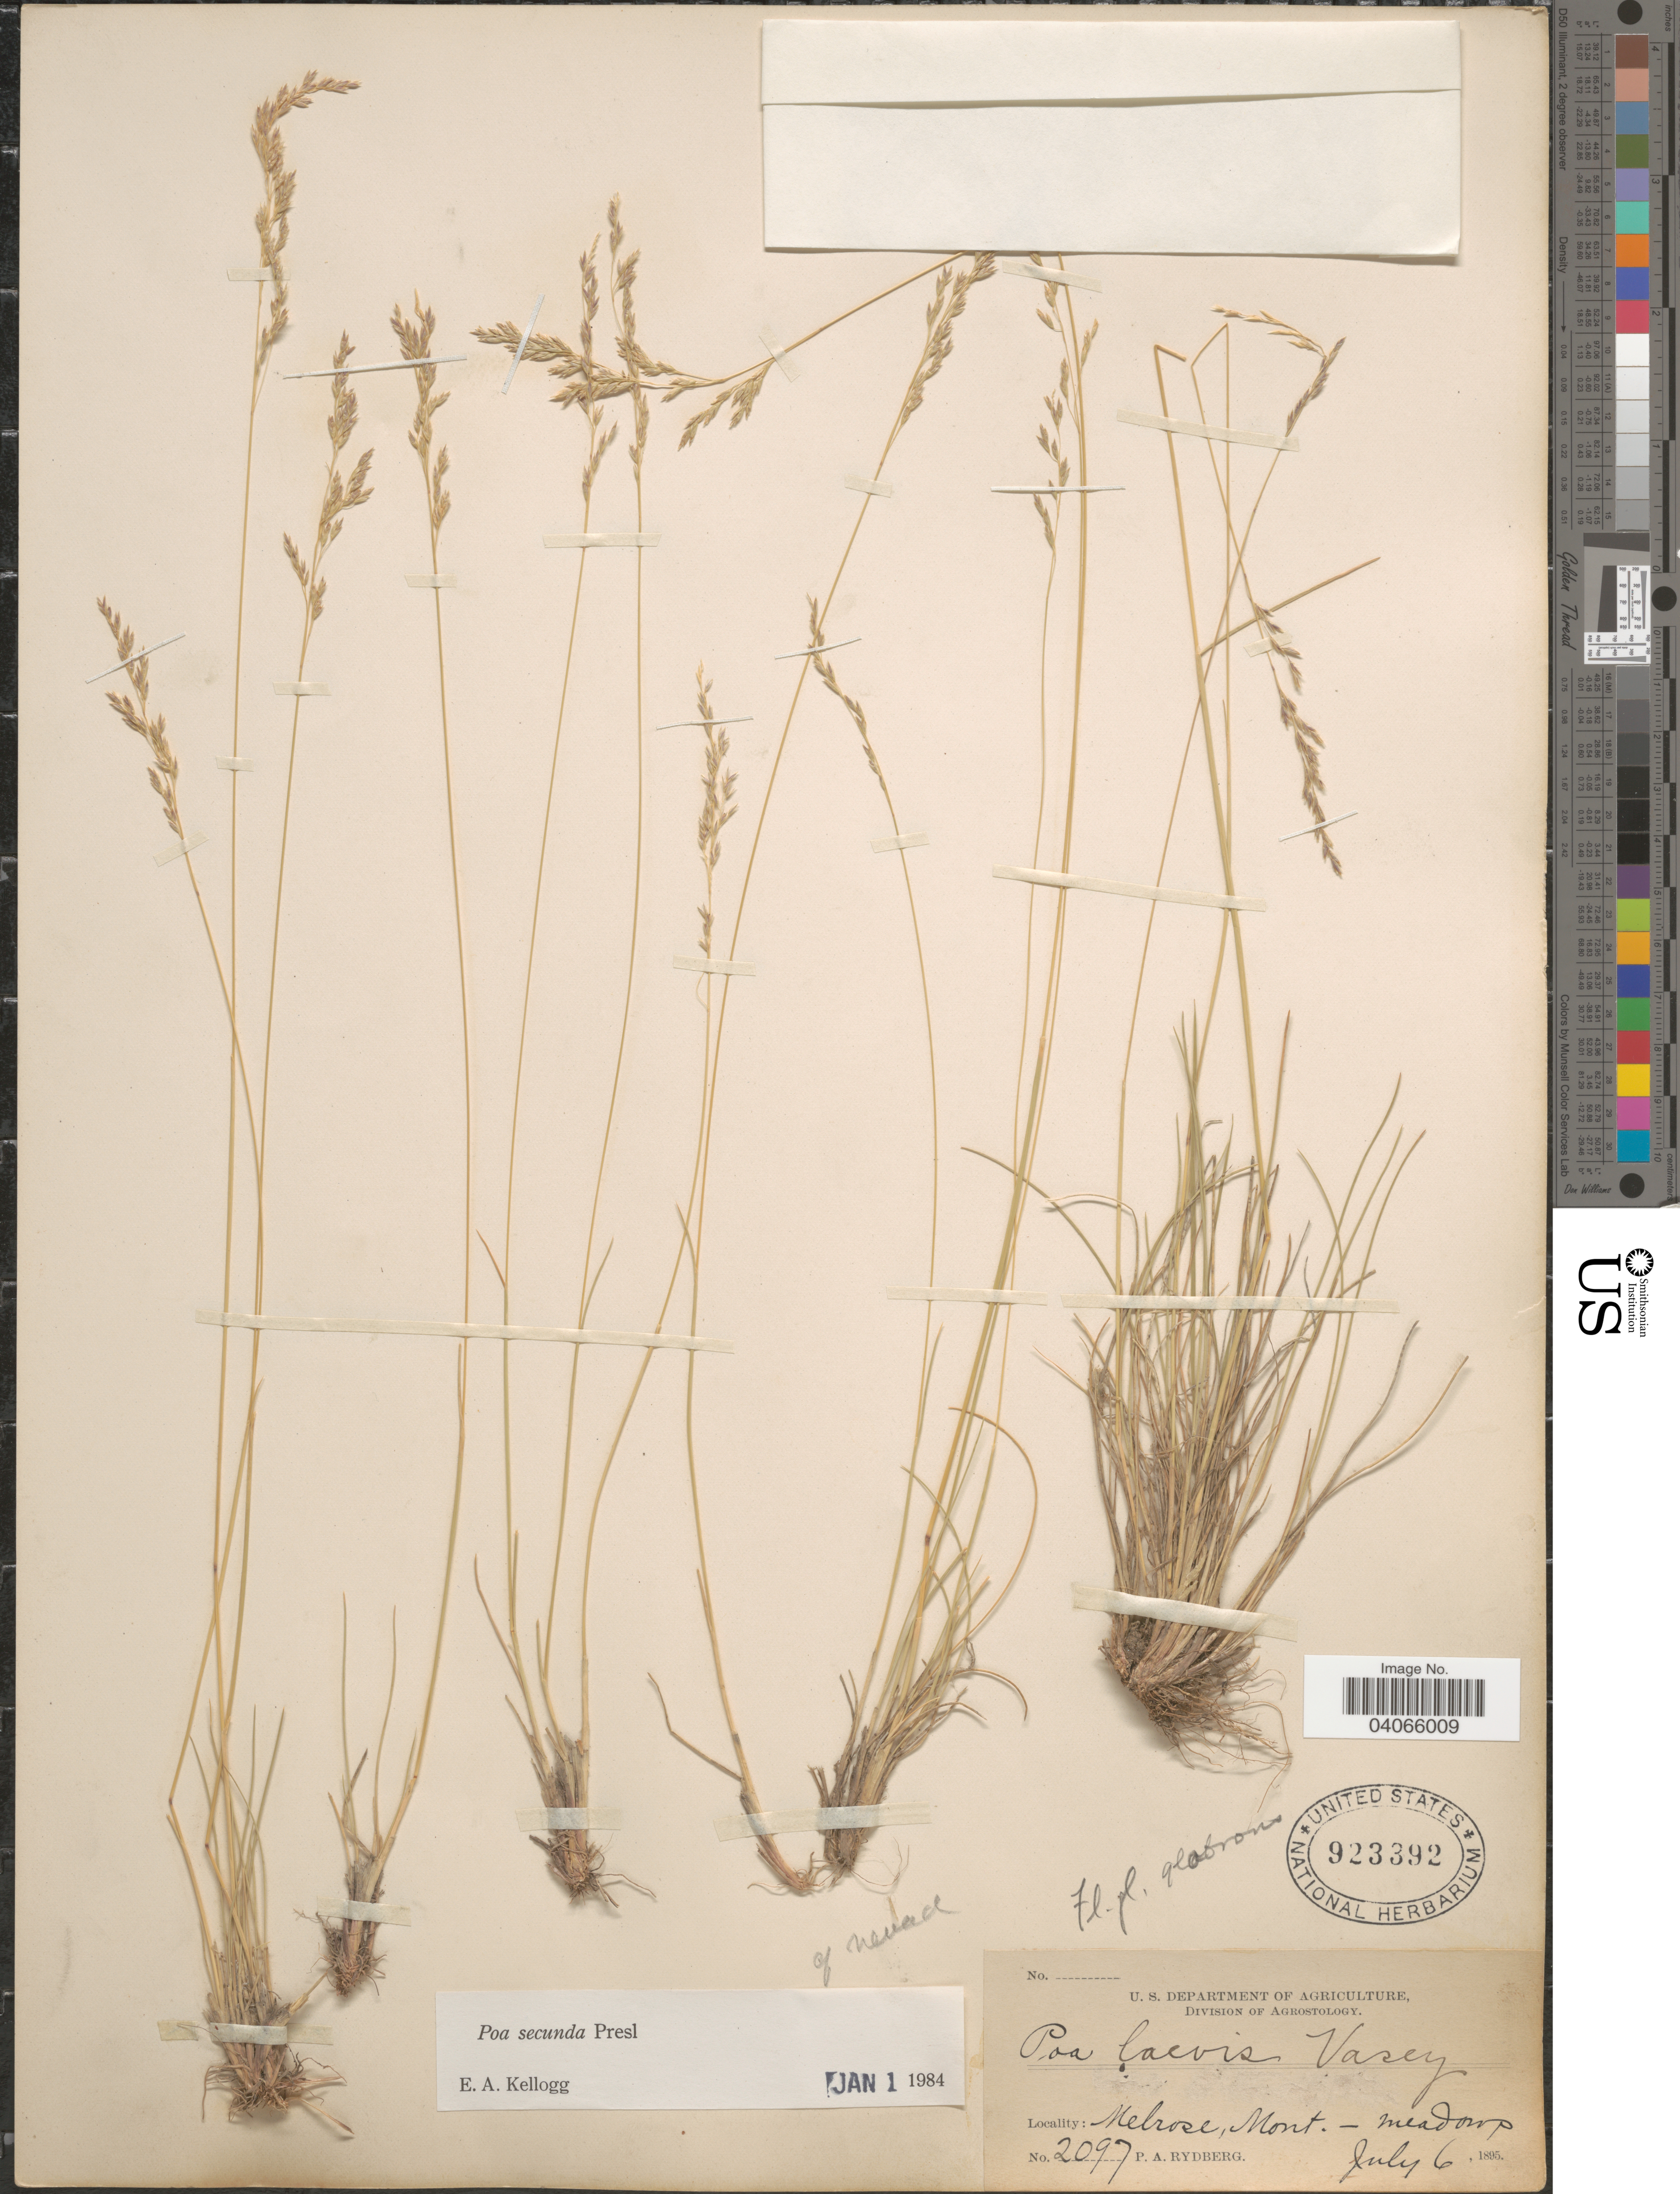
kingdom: Plantae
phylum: Tracheophyta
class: Liliopsida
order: Poales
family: Poaceae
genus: Poa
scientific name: Poa secunda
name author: J. Presl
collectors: P. A. Rydberg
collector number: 2097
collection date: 1895-07-06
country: United States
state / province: Montana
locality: Melrose.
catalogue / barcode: US 923392